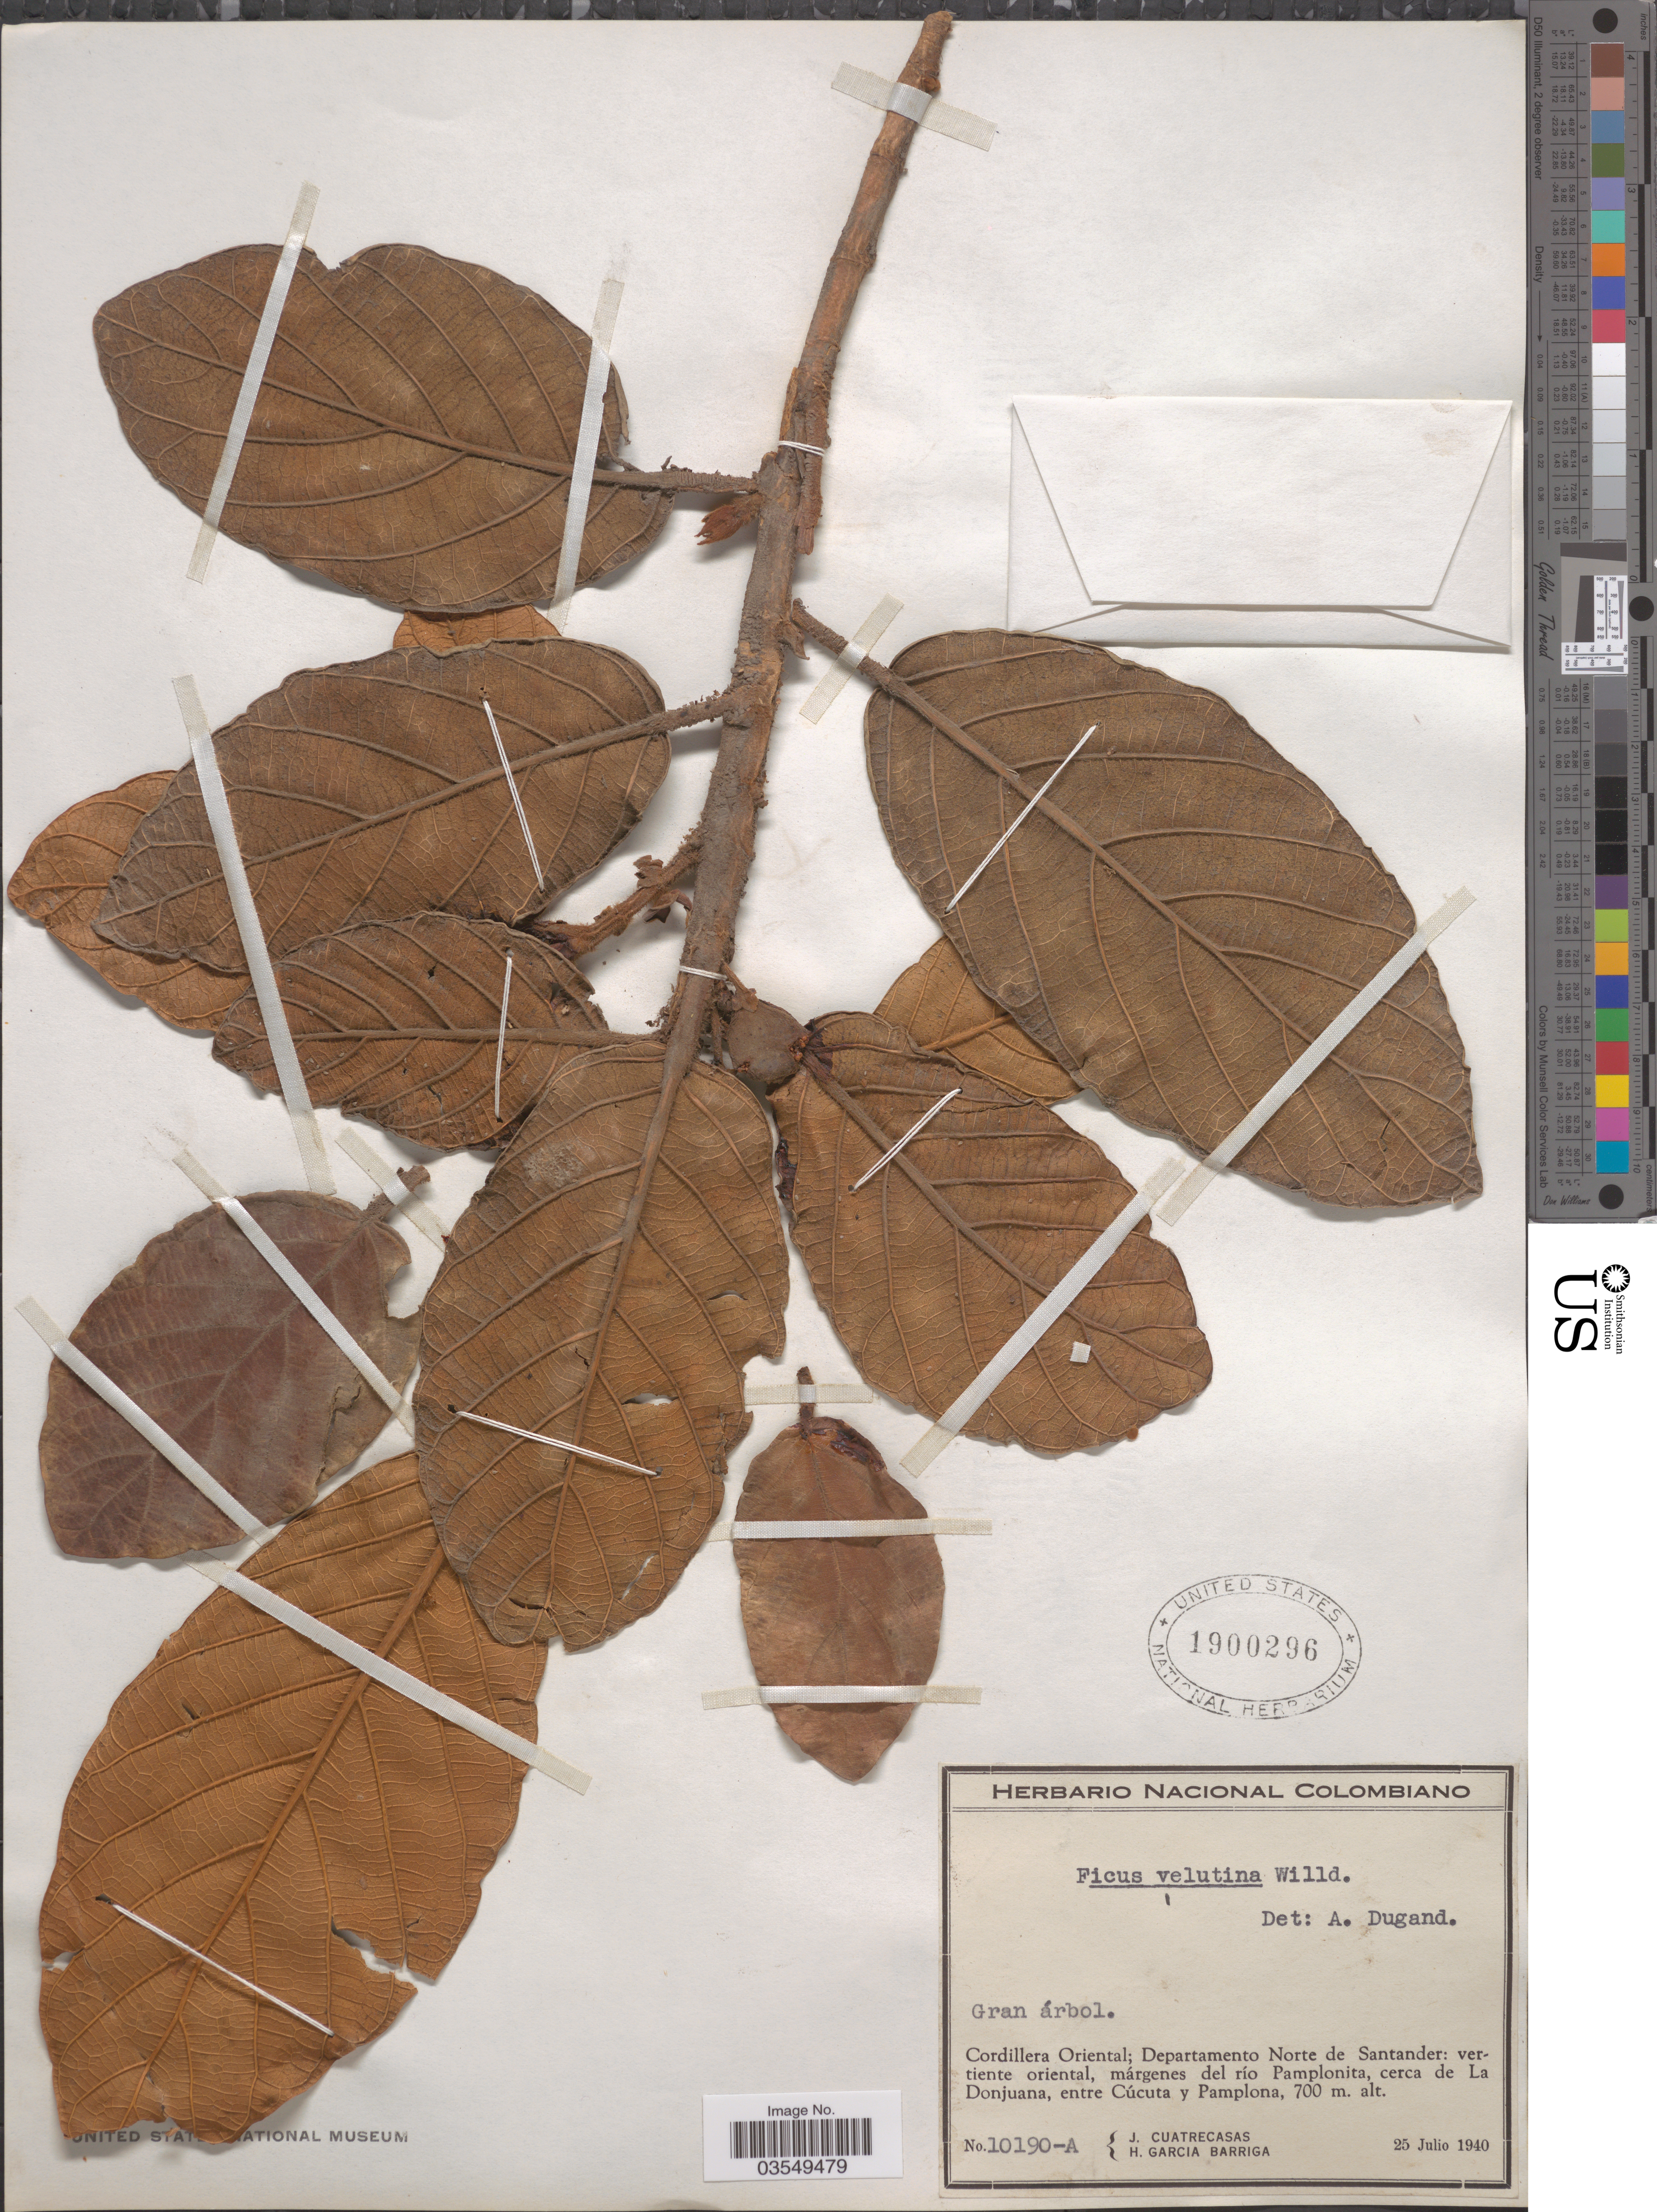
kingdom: Plantae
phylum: Tracheophyta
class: Magnoliopsida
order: Rosales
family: Moraceae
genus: Ficus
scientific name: Ficus velutina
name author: Humb. & Bonpl. ex Willd.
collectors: J. Cuatrecasas & H. García Barriga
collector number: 10190-A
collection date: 1940-07-25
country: Colombia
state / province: Norte de Santander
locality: Cordillera Oriental; Departamento Norte de Santander: vertiente oriental, márgenes del río Pamplonita, cerca de La Donjuana, entre Cúcuta y Pamplona.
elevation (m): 700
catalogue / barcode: US 1900296